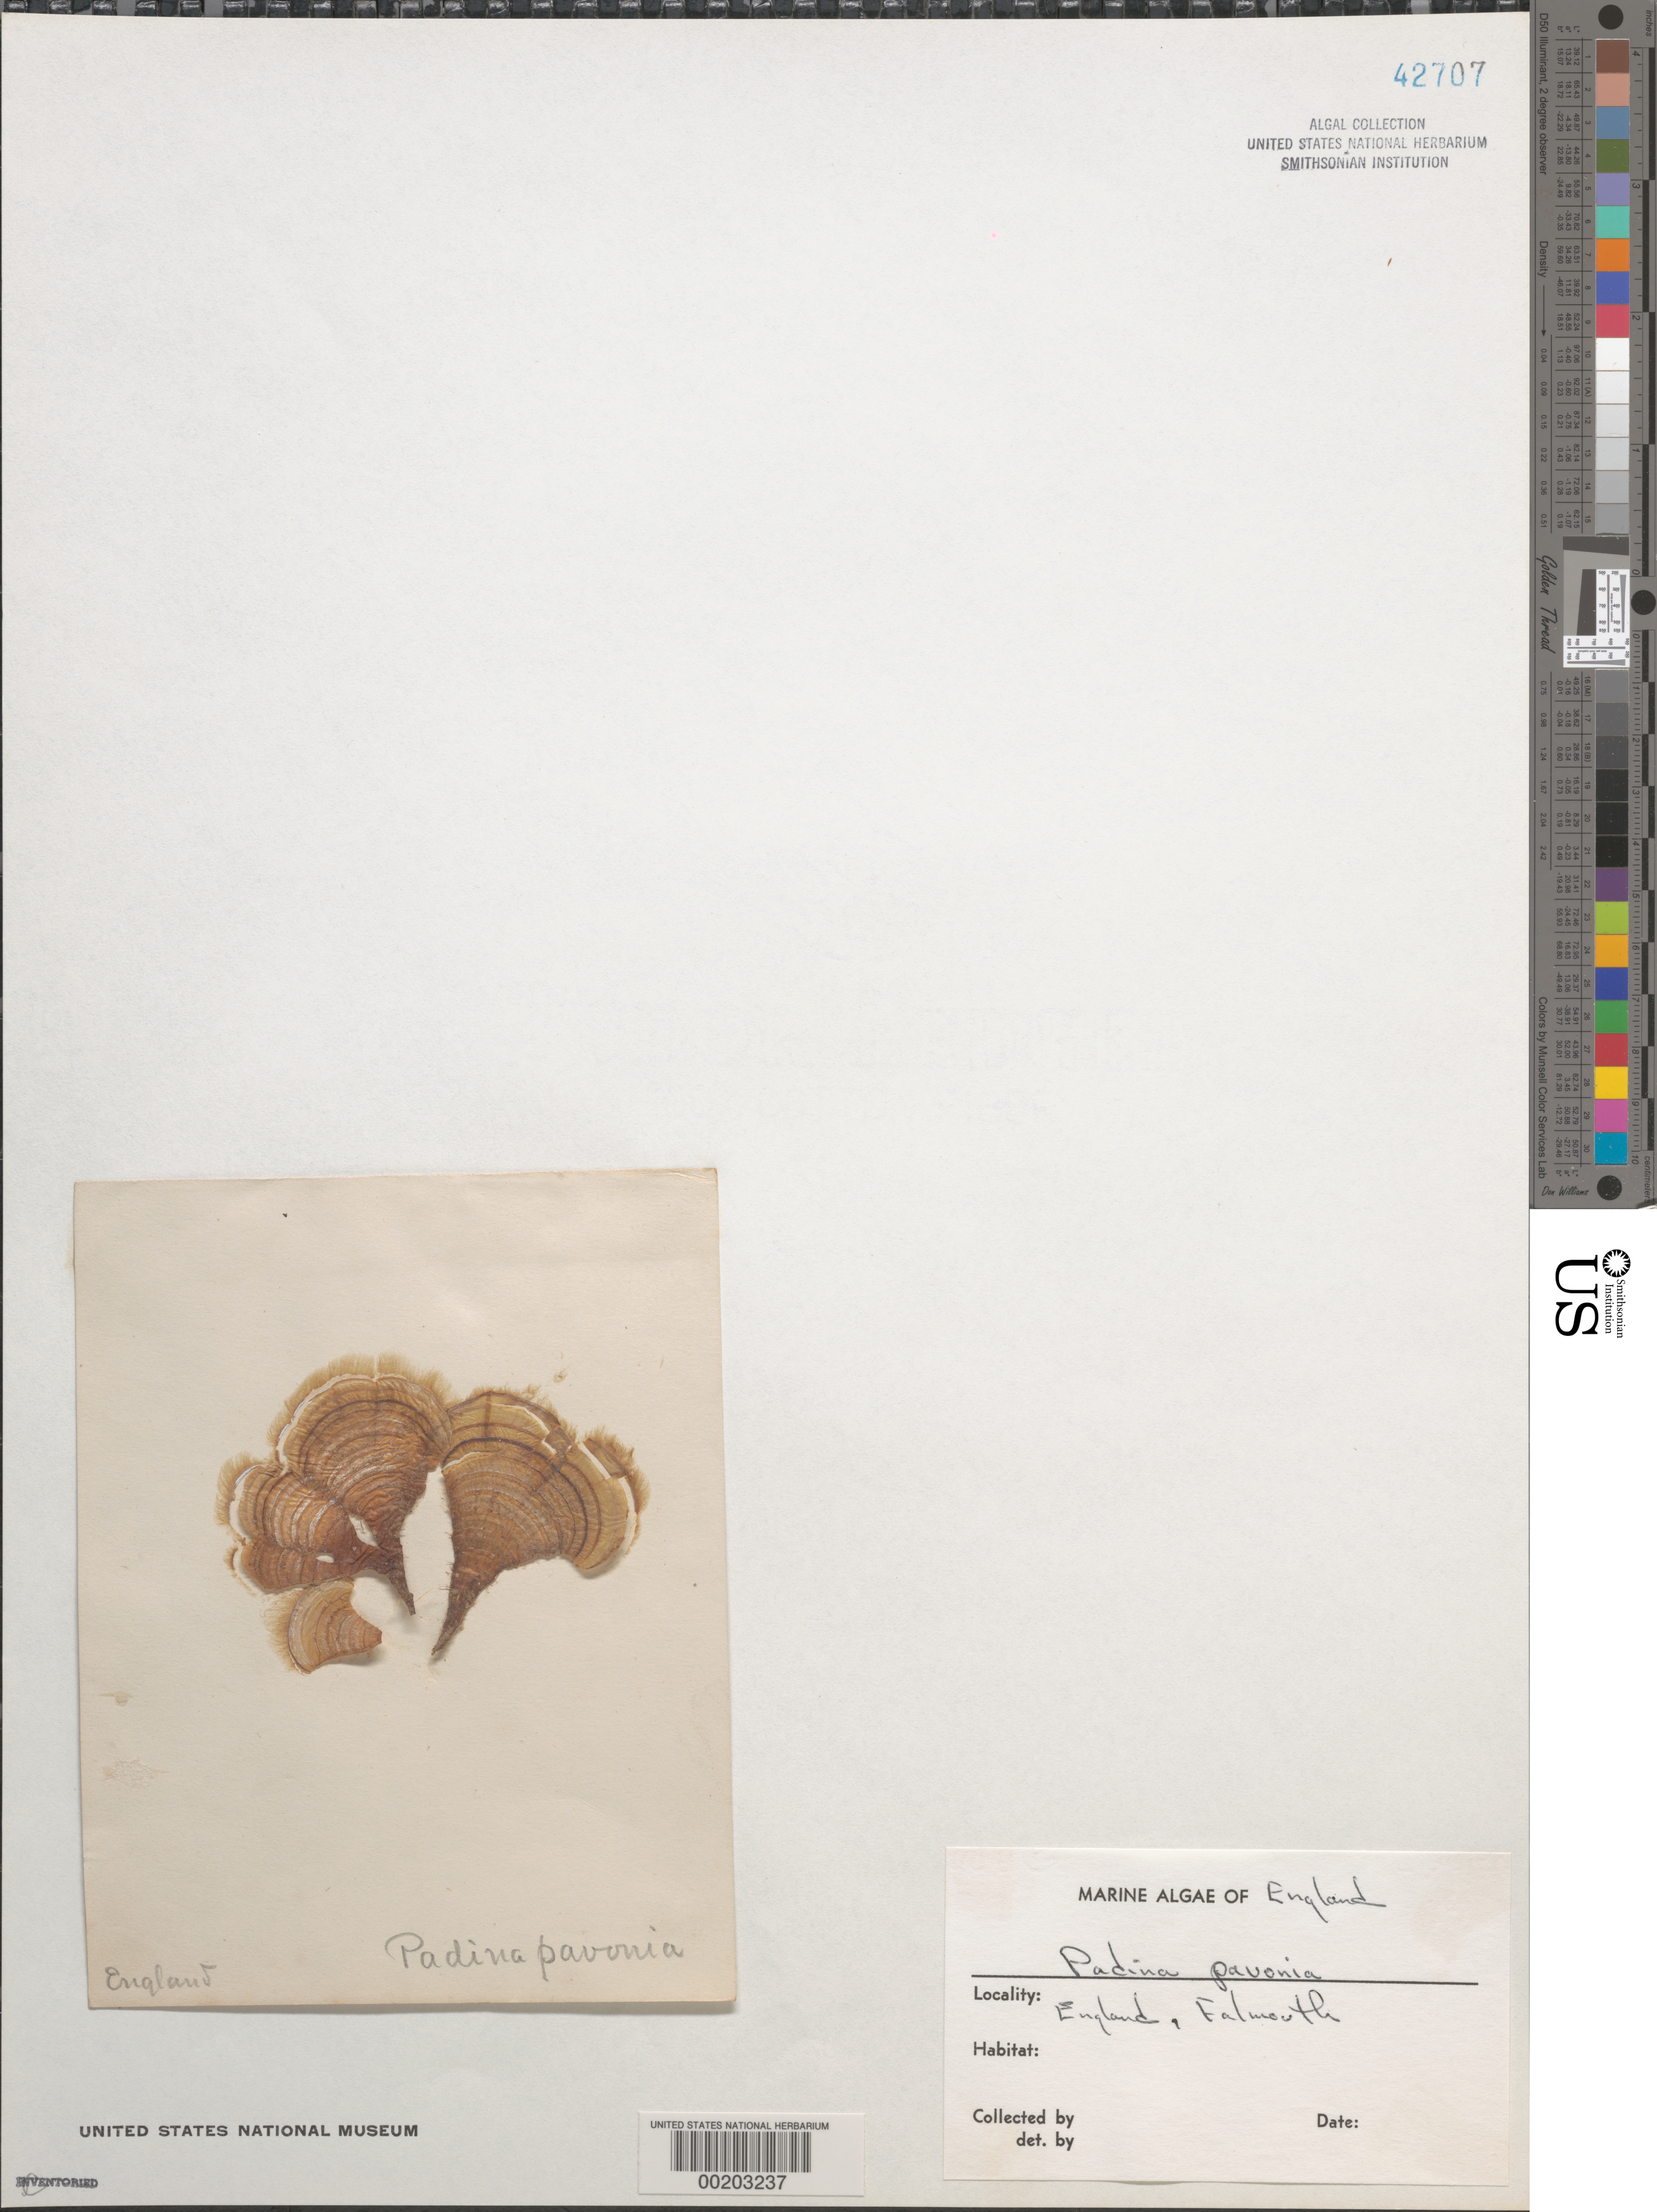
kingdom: Chromista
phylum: Ochrophyta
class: Phaeophyceae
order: Dictyotales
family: Dictyotaceae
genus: Padina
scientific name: Padina pavonica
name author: (L.) Thivy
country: United Kingdom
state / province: England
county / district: Cornwall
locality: Falmouth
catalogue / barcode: US 42707